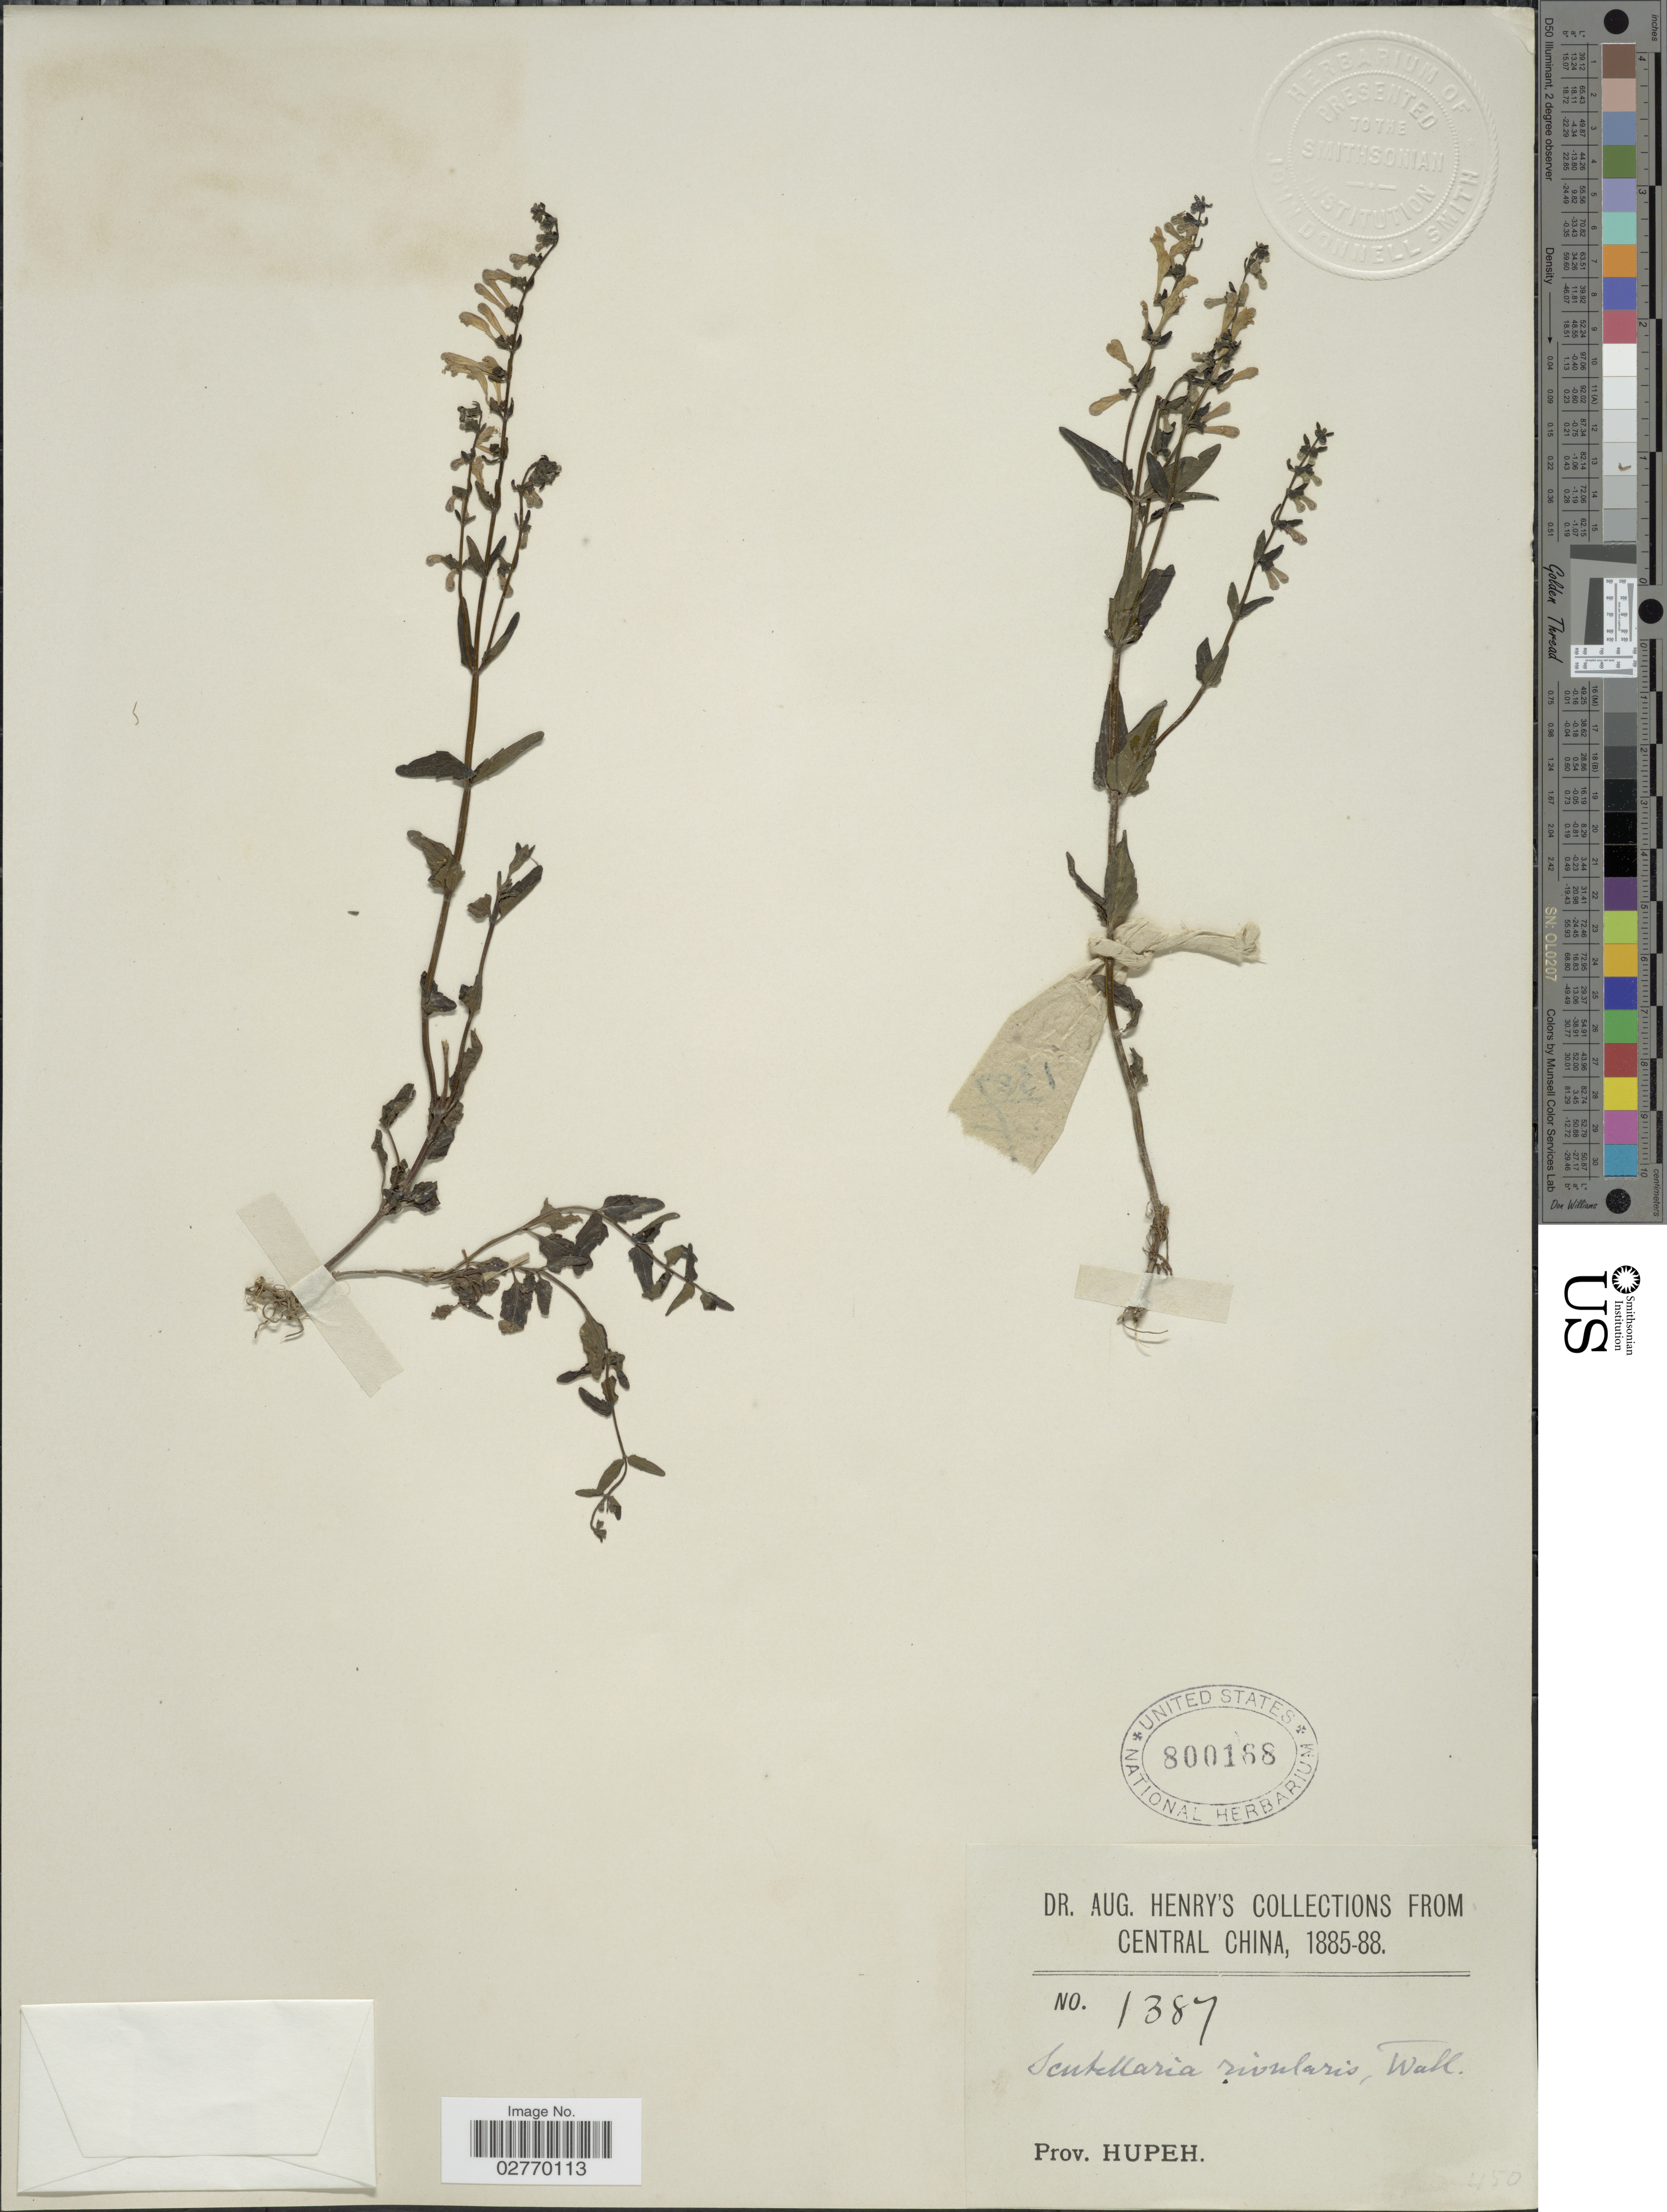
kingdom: Plantae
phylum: Tracheophyta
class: Magnoliopsida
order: Lamiales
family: Lamiaceae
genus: Scutellaria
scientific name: Scutellaria rivularis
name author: Wall. ex Benth.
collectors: A. Henry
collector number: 1387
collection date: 1885/1888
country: China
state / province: Hubei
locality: Central China, Prov. Hupeh.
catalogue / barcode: US 800168